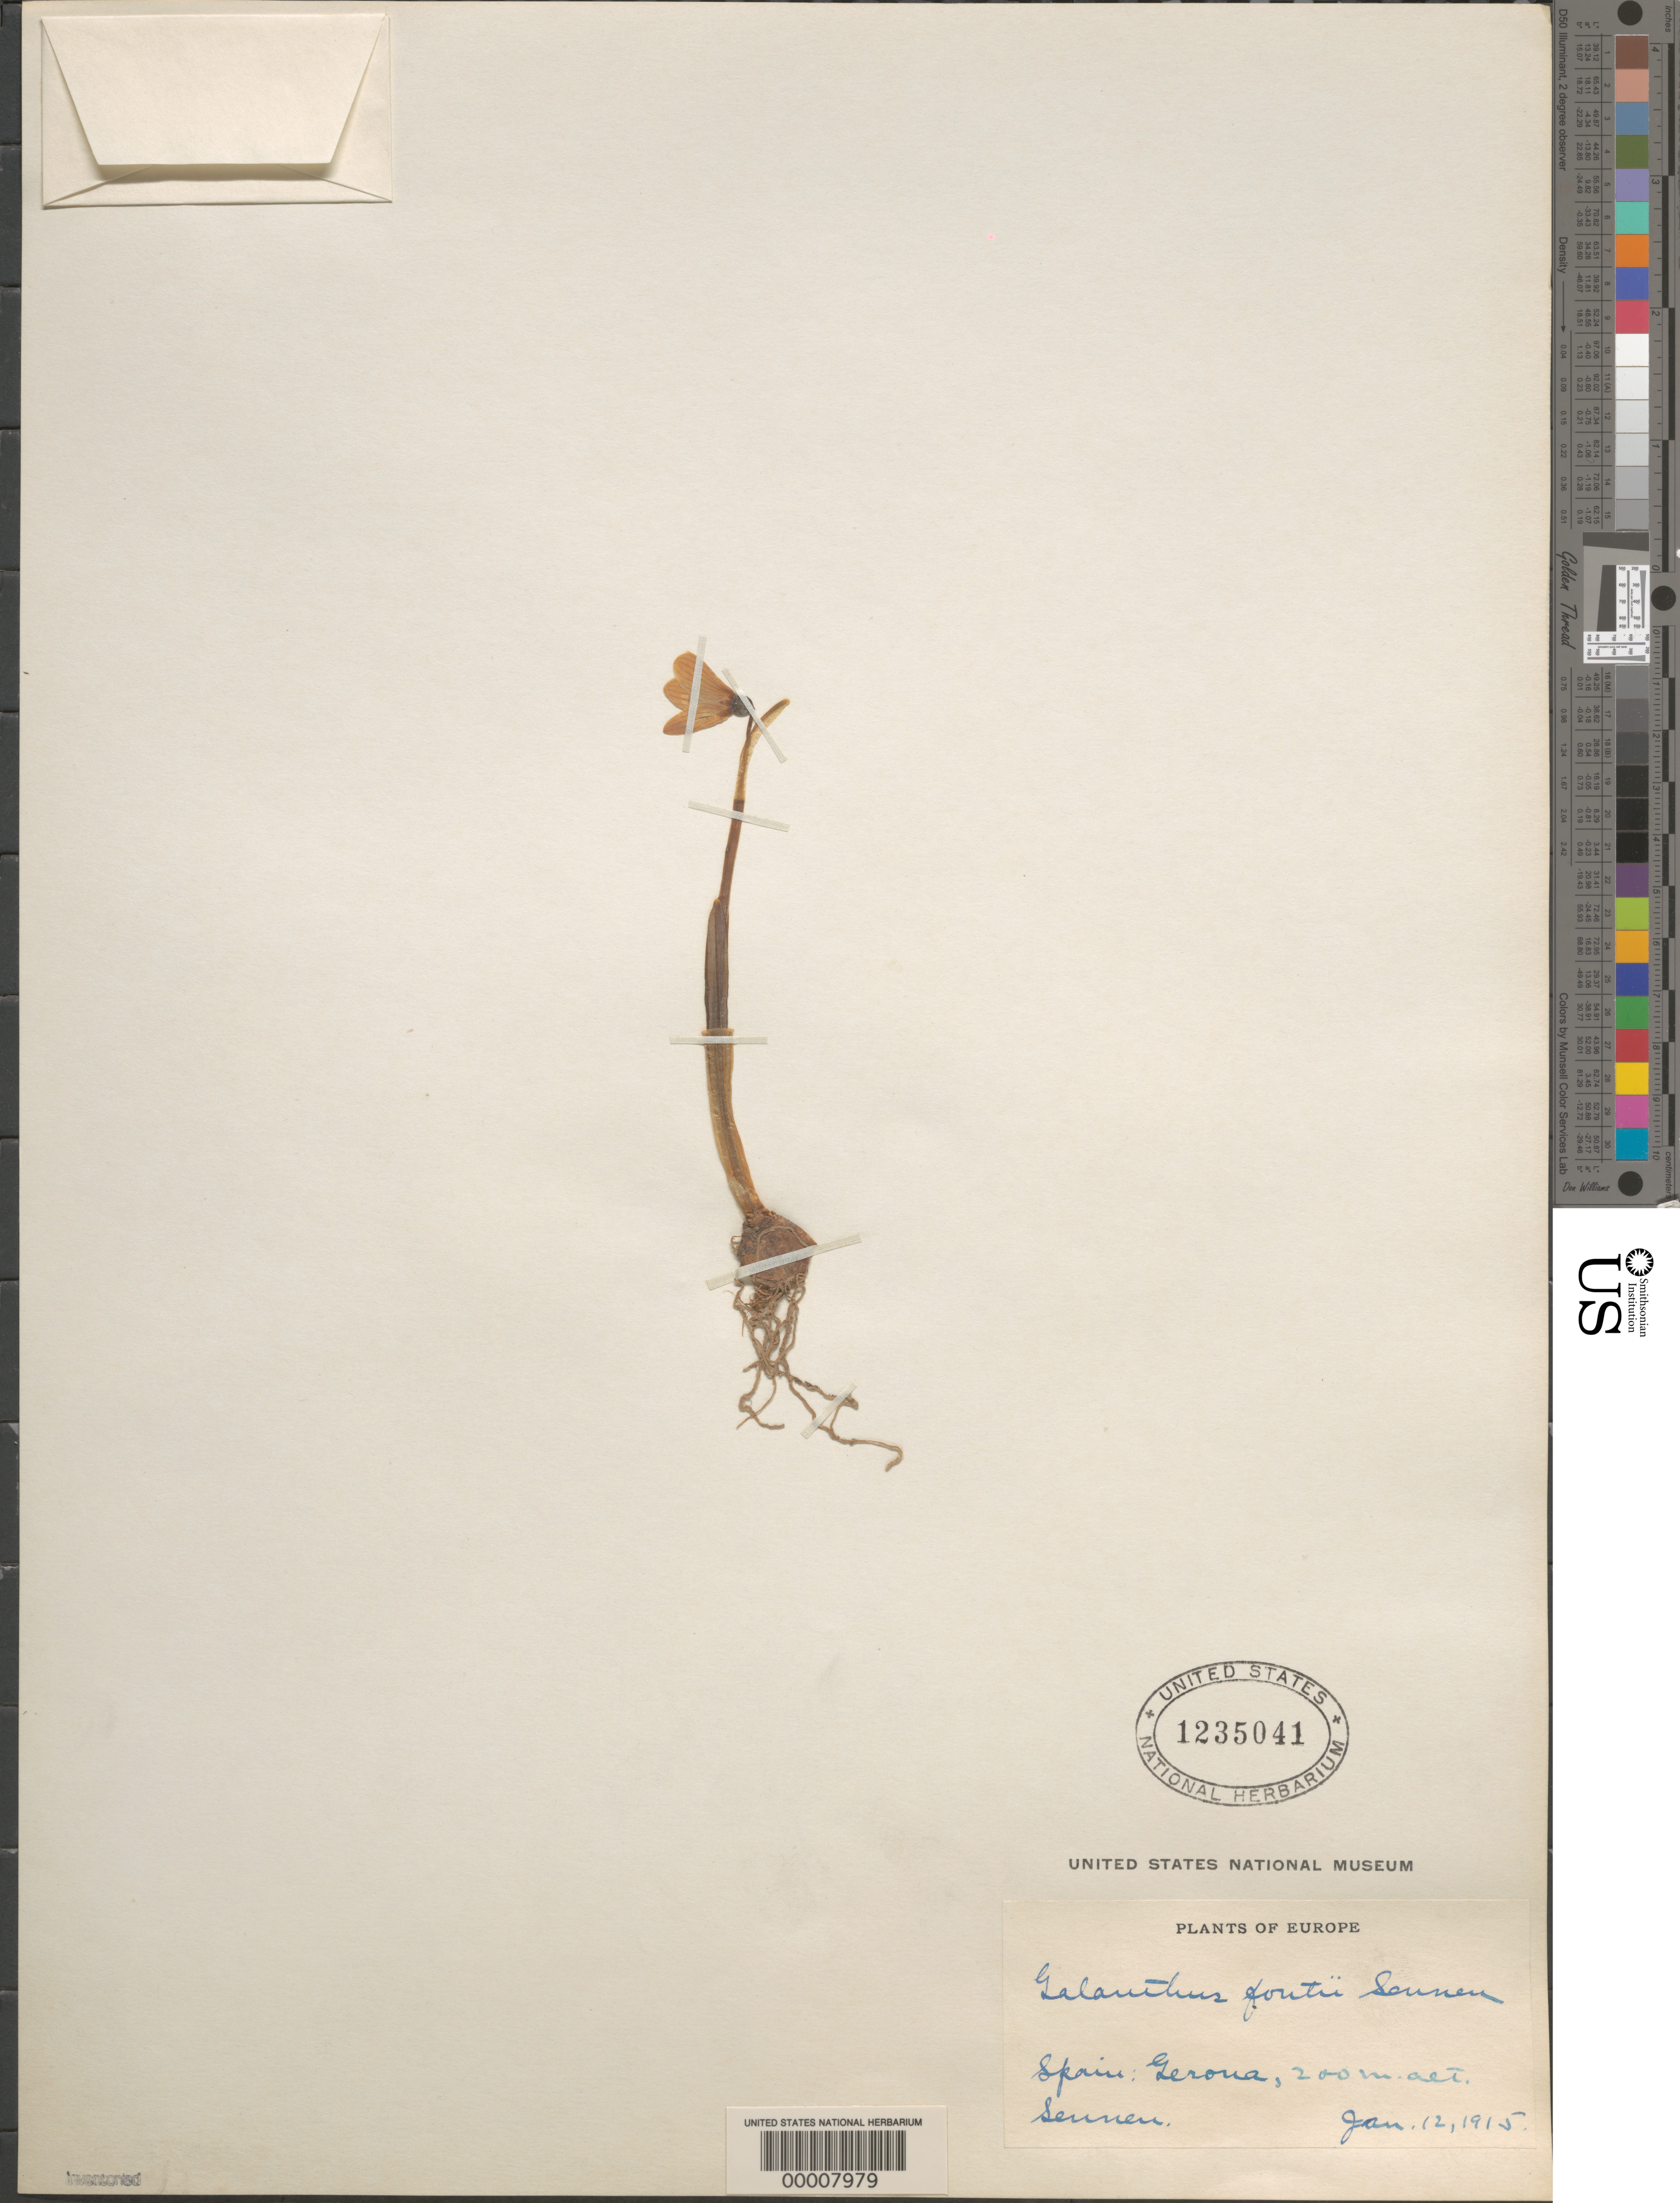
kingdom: Plantae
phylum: Tracheophyta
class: Liliopsida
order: Asparagales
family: Amaryllidaceae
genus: Galanthus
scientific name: Galanthus fontii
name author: Sennen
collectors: E. Sennen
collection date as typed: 12 Jan 1915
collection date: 1915-01-12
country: Spain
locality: Gerona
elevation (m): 200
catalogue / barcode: US 1235041